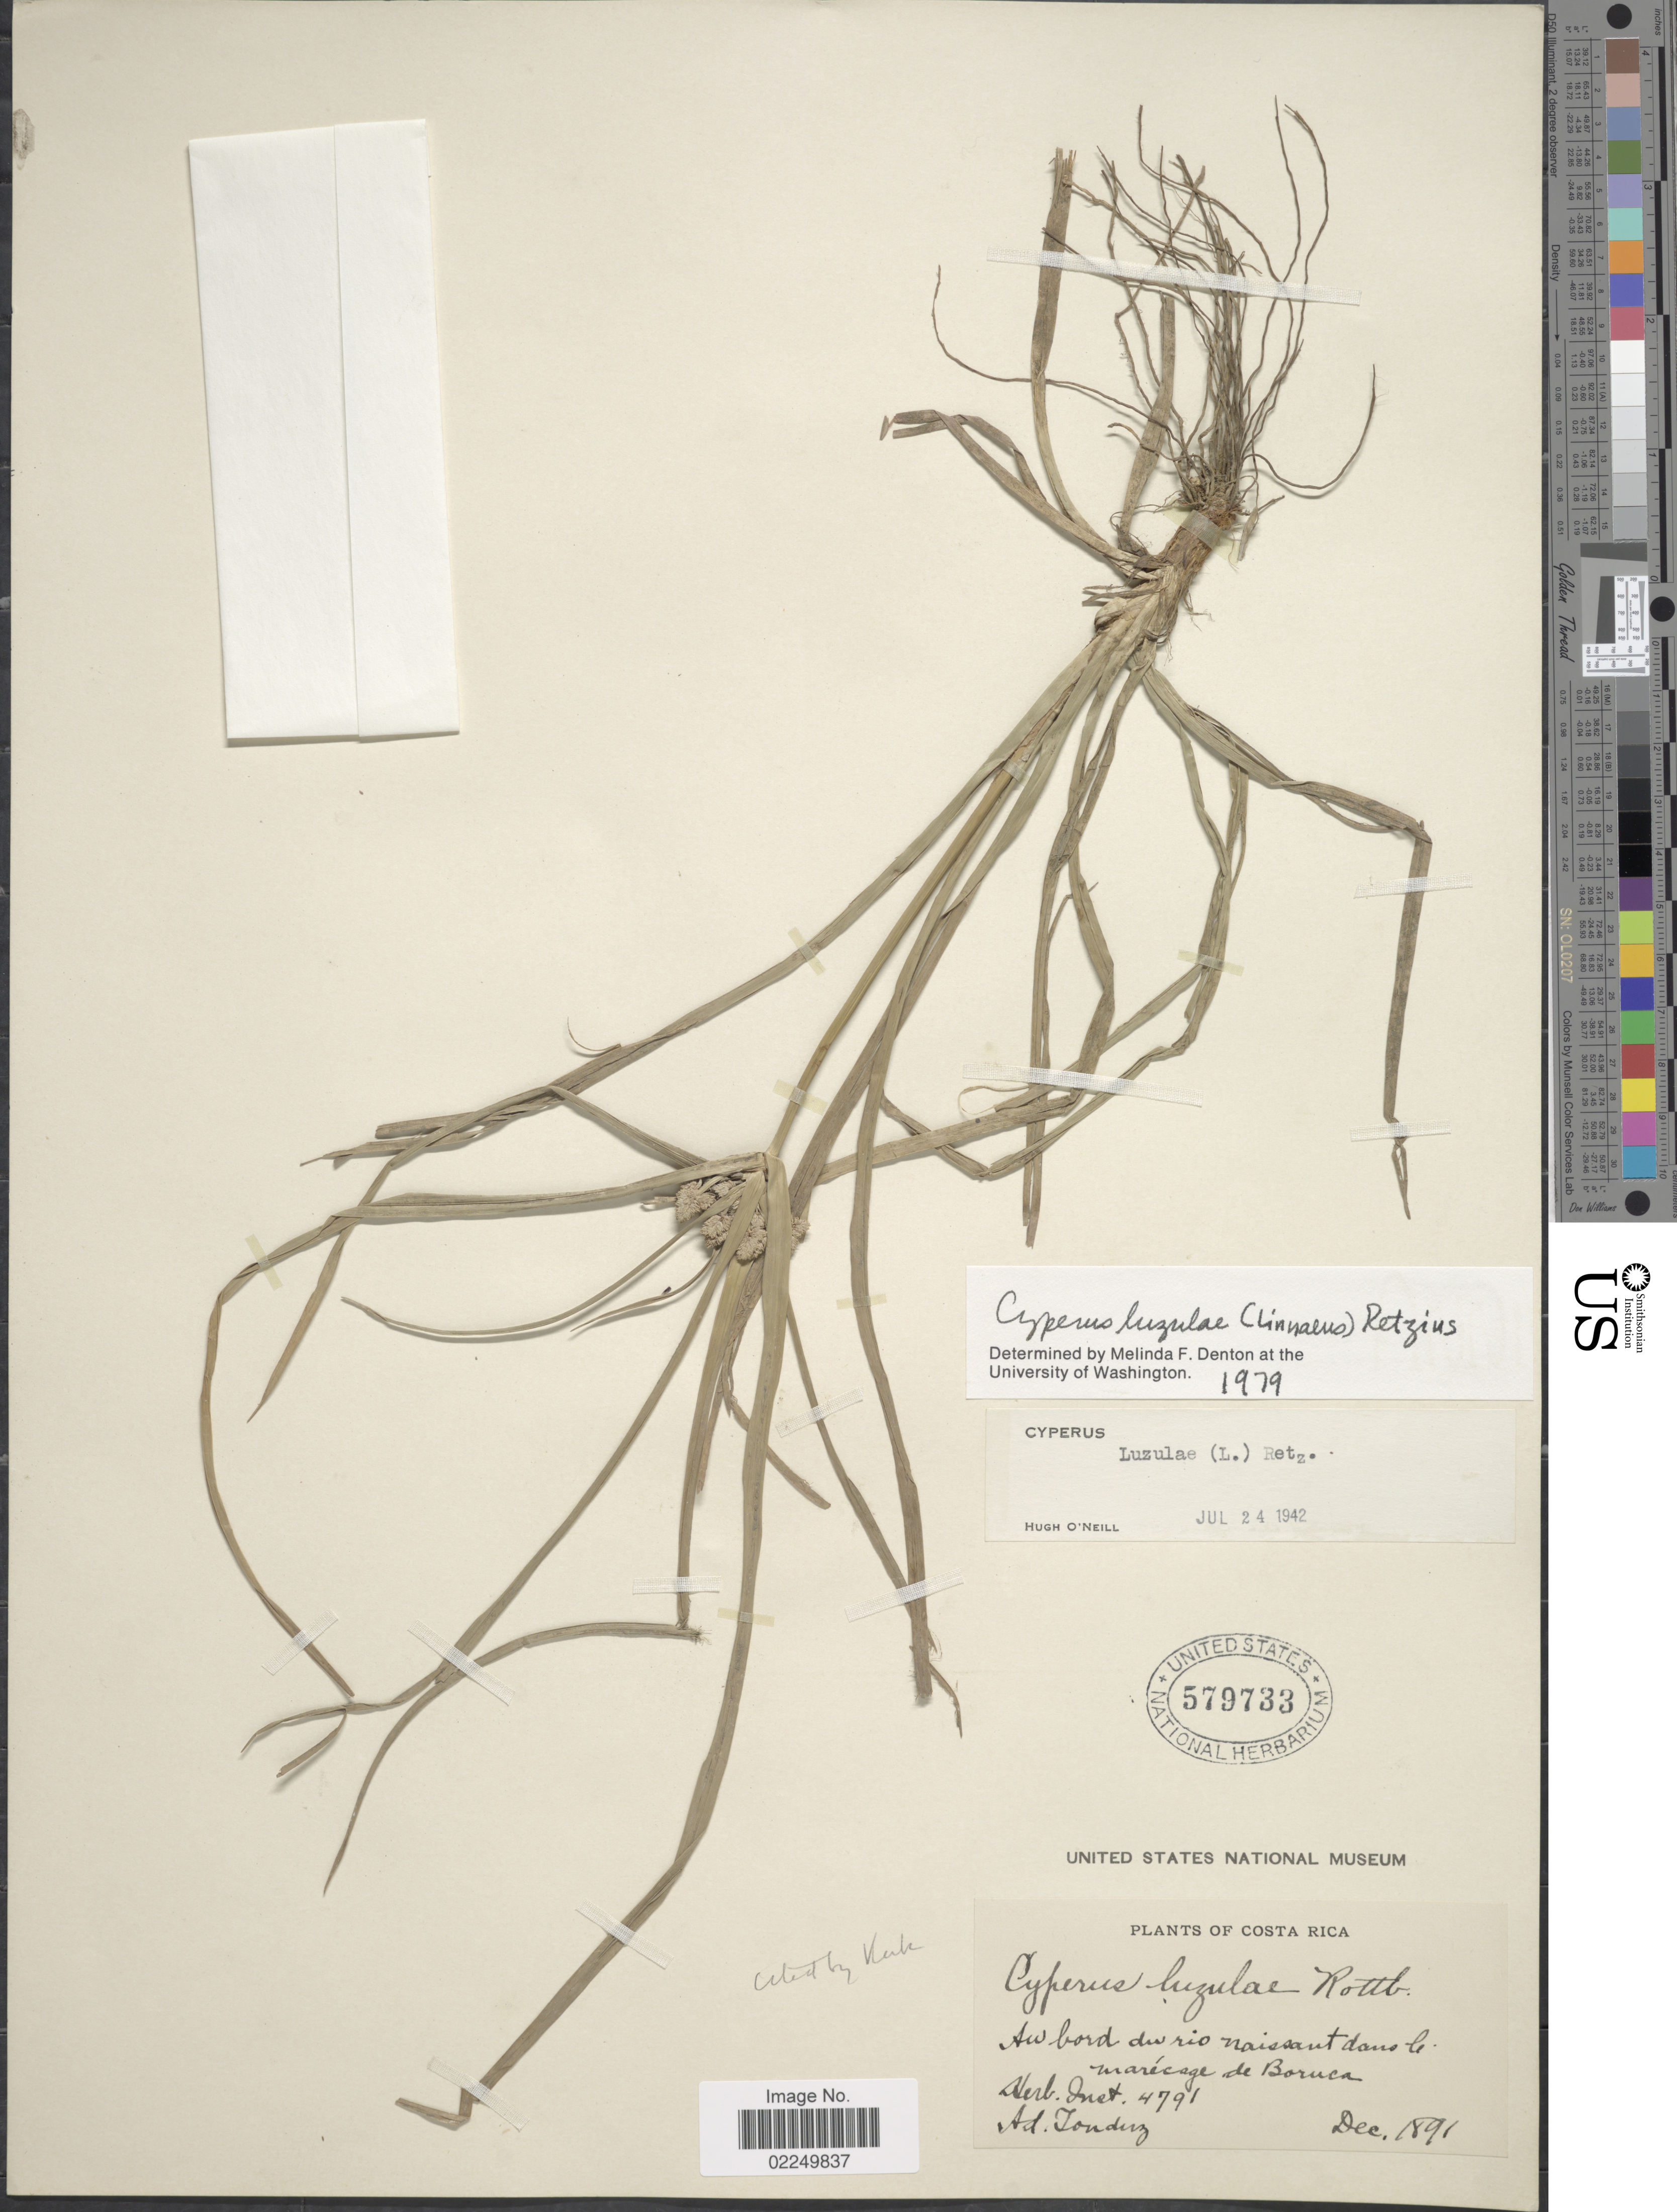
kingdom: Plantae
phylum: Tracheophyta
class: Liliopsida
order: Poales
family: Cyperaceae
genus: Cyperus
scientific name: Cyperus luzulae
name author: (L.) Rottb. ex Retz.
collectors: A. Tonduz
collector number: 4791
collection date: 1891-12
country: Costa Rica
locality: Aw bord du rio naissant dans le marecage de Boruca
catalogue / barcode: US 579733